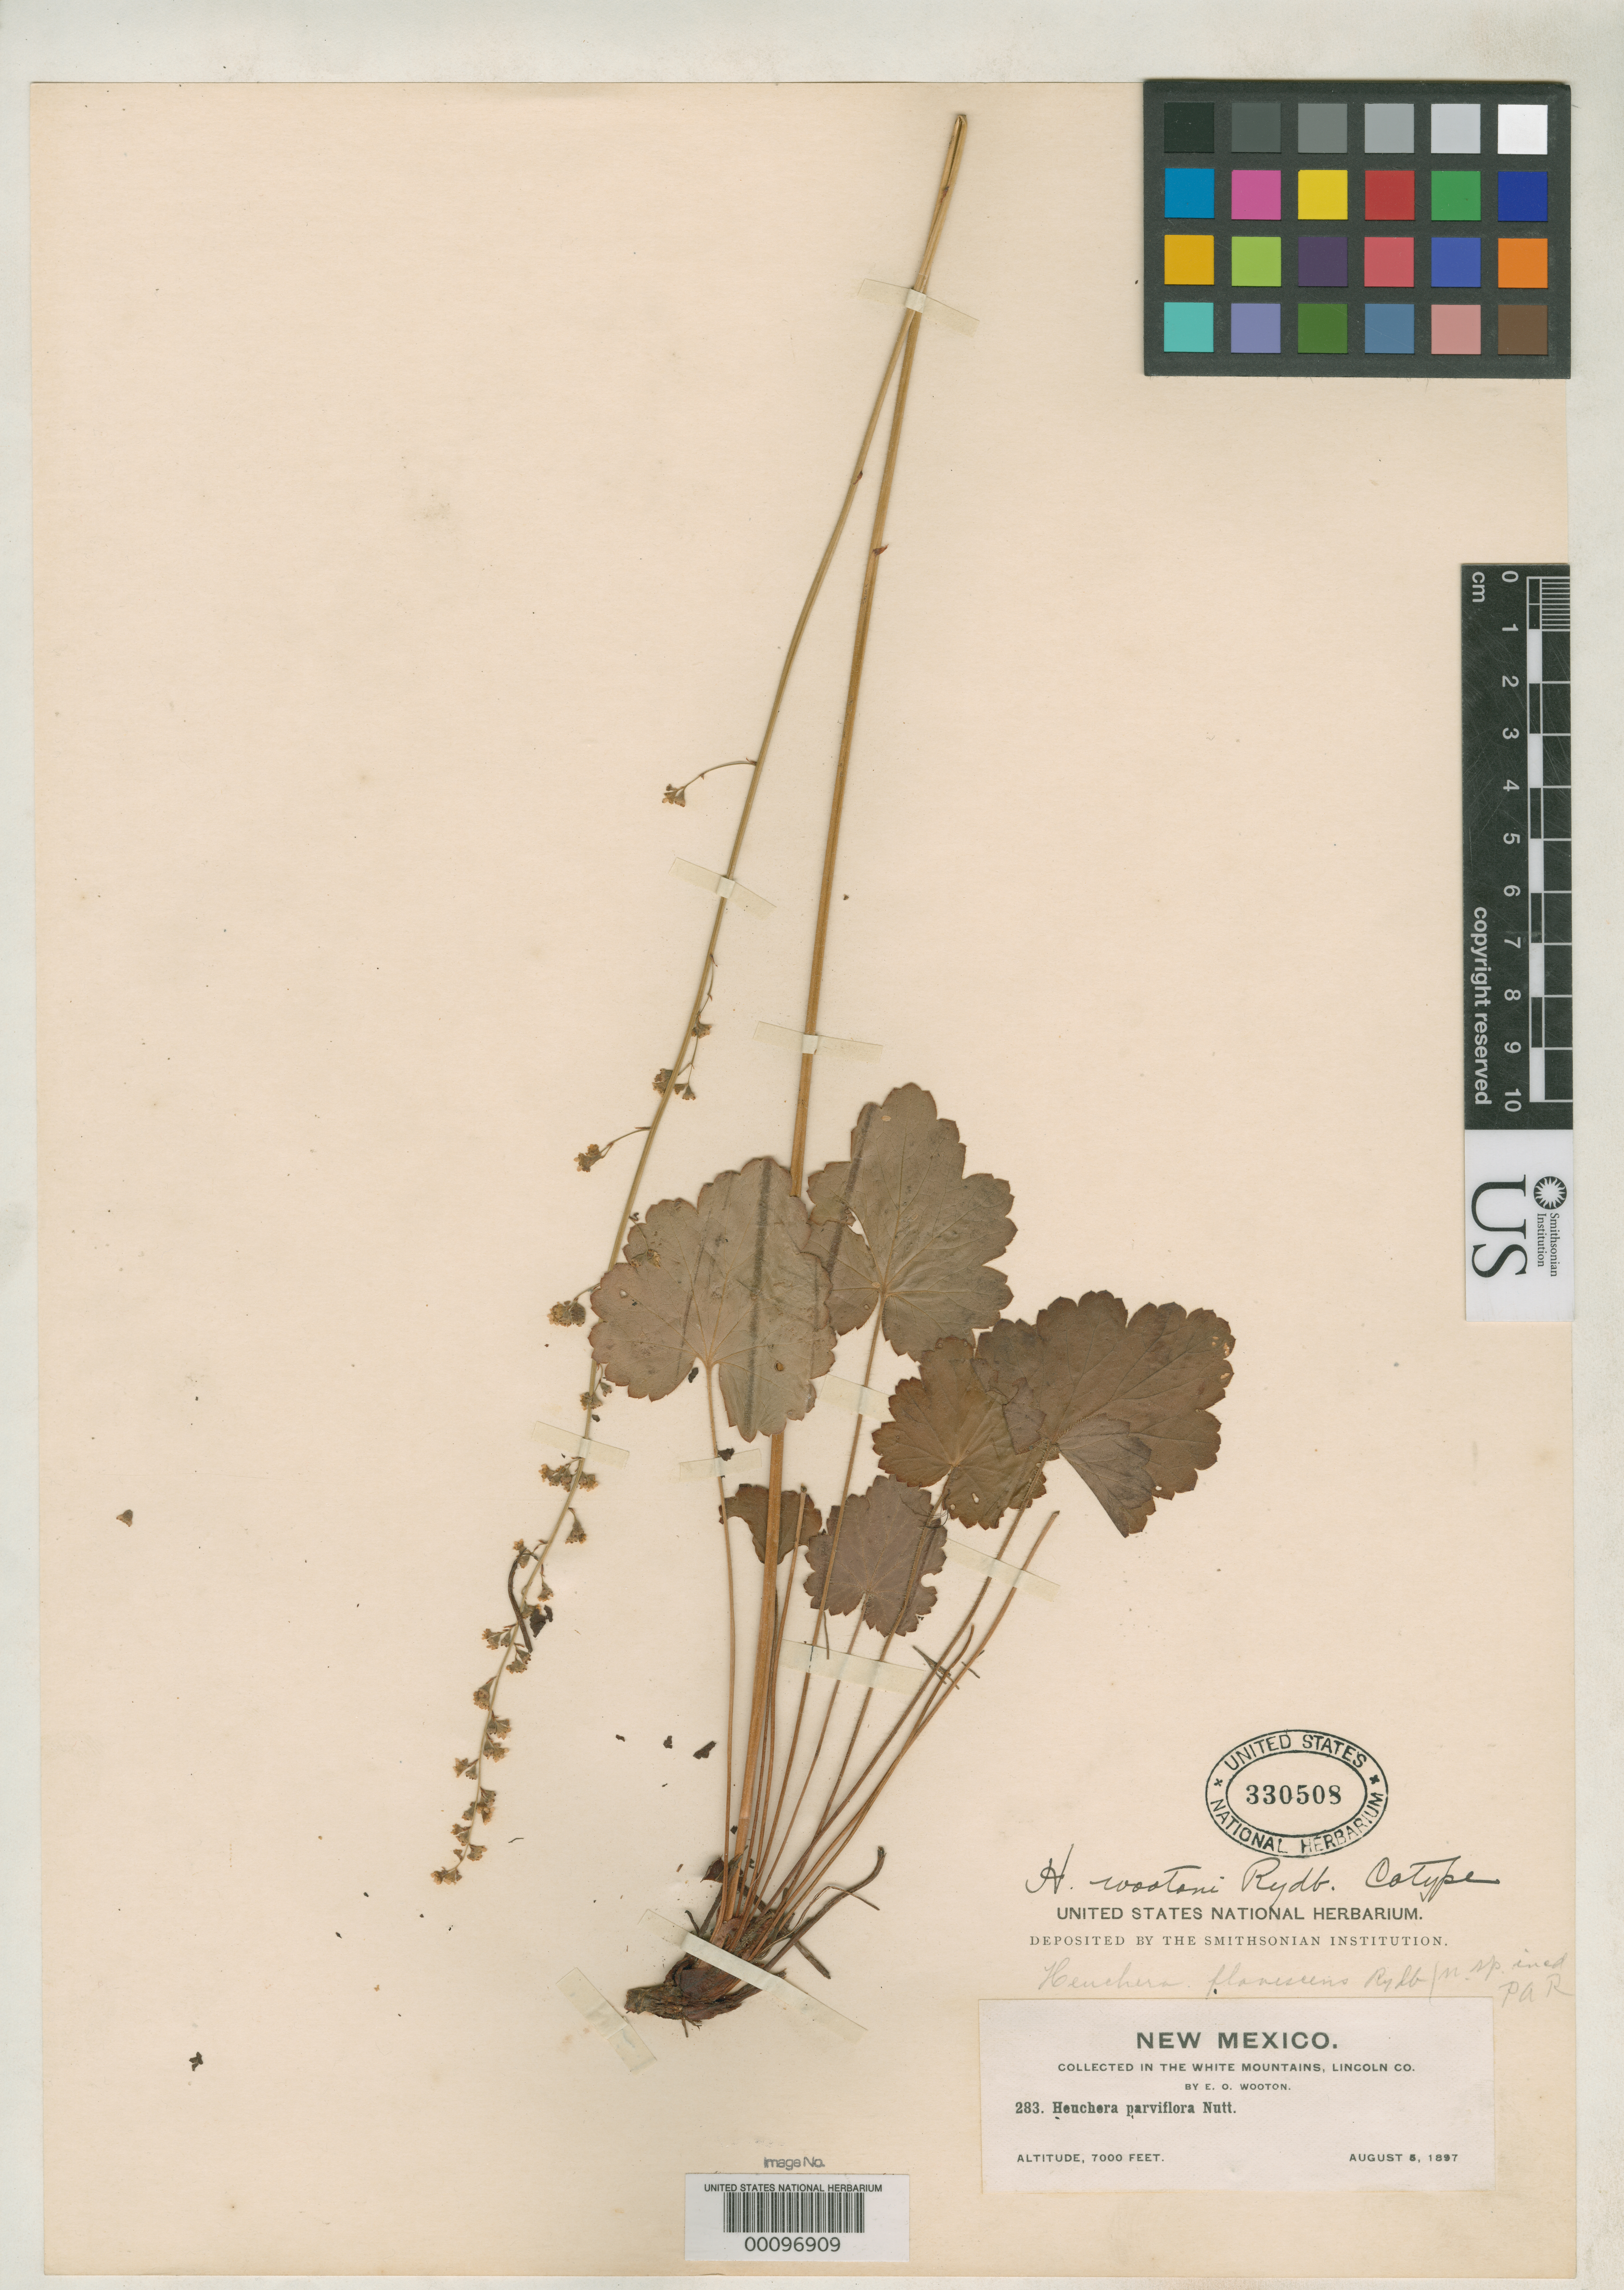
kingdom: Plantae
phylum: Tracheophyta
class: Magnoliopsida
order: Saxifragales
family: Saxifragaceae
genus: Heuchera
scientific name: Heuchera wootonii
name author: Rydb.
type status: Isotype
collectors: E. O. Wooton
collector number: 283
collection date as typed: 05 Aug 1897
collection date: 1897-08-05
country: United States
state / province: New Mexico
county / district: Lincoln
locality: White Mountains.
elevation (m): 2134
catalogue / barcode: US 330508